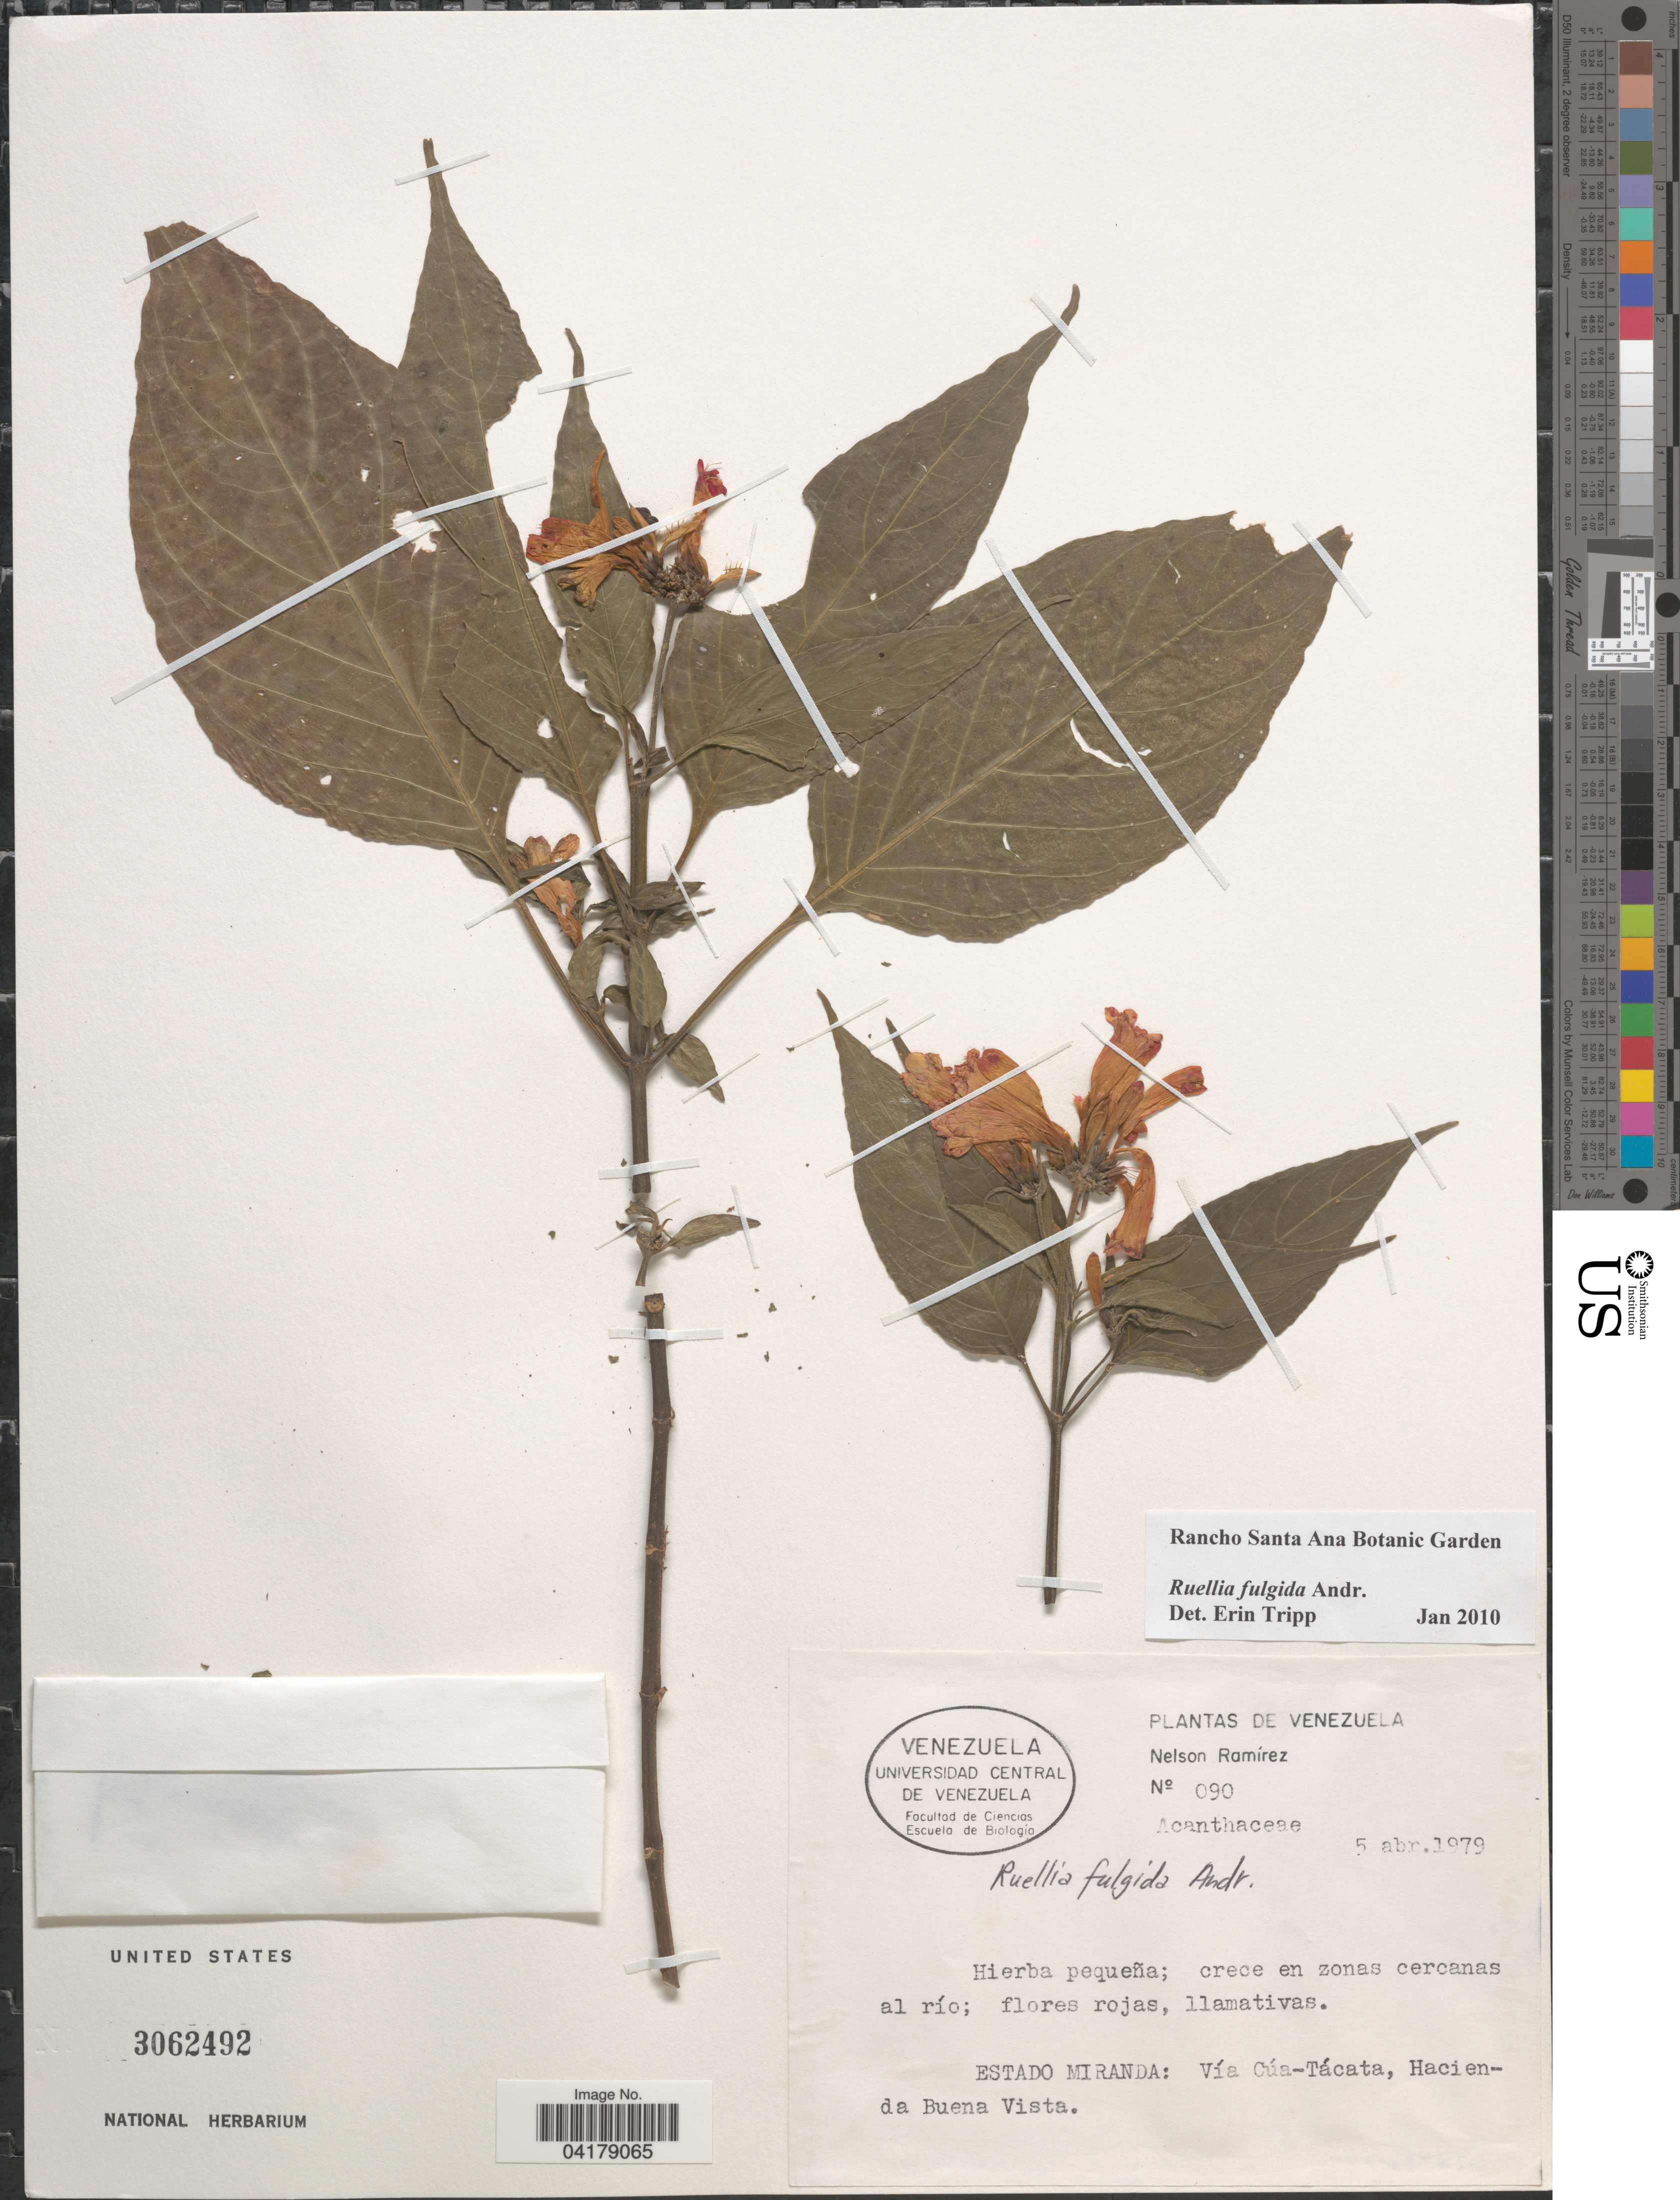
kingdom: Plantae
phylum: Tracheophyta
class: Magnoliopsida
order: Lamiales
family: Acanthaceae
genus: Ruellia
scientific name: Ruellia fulgida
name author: Andrews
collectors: N. Ramírez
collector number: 090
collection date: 1979-04-05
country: Venezuela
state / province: Miranda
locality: Vía Cúa-Tácata, Hacienda Buena Vista.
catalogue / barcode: US 3062492